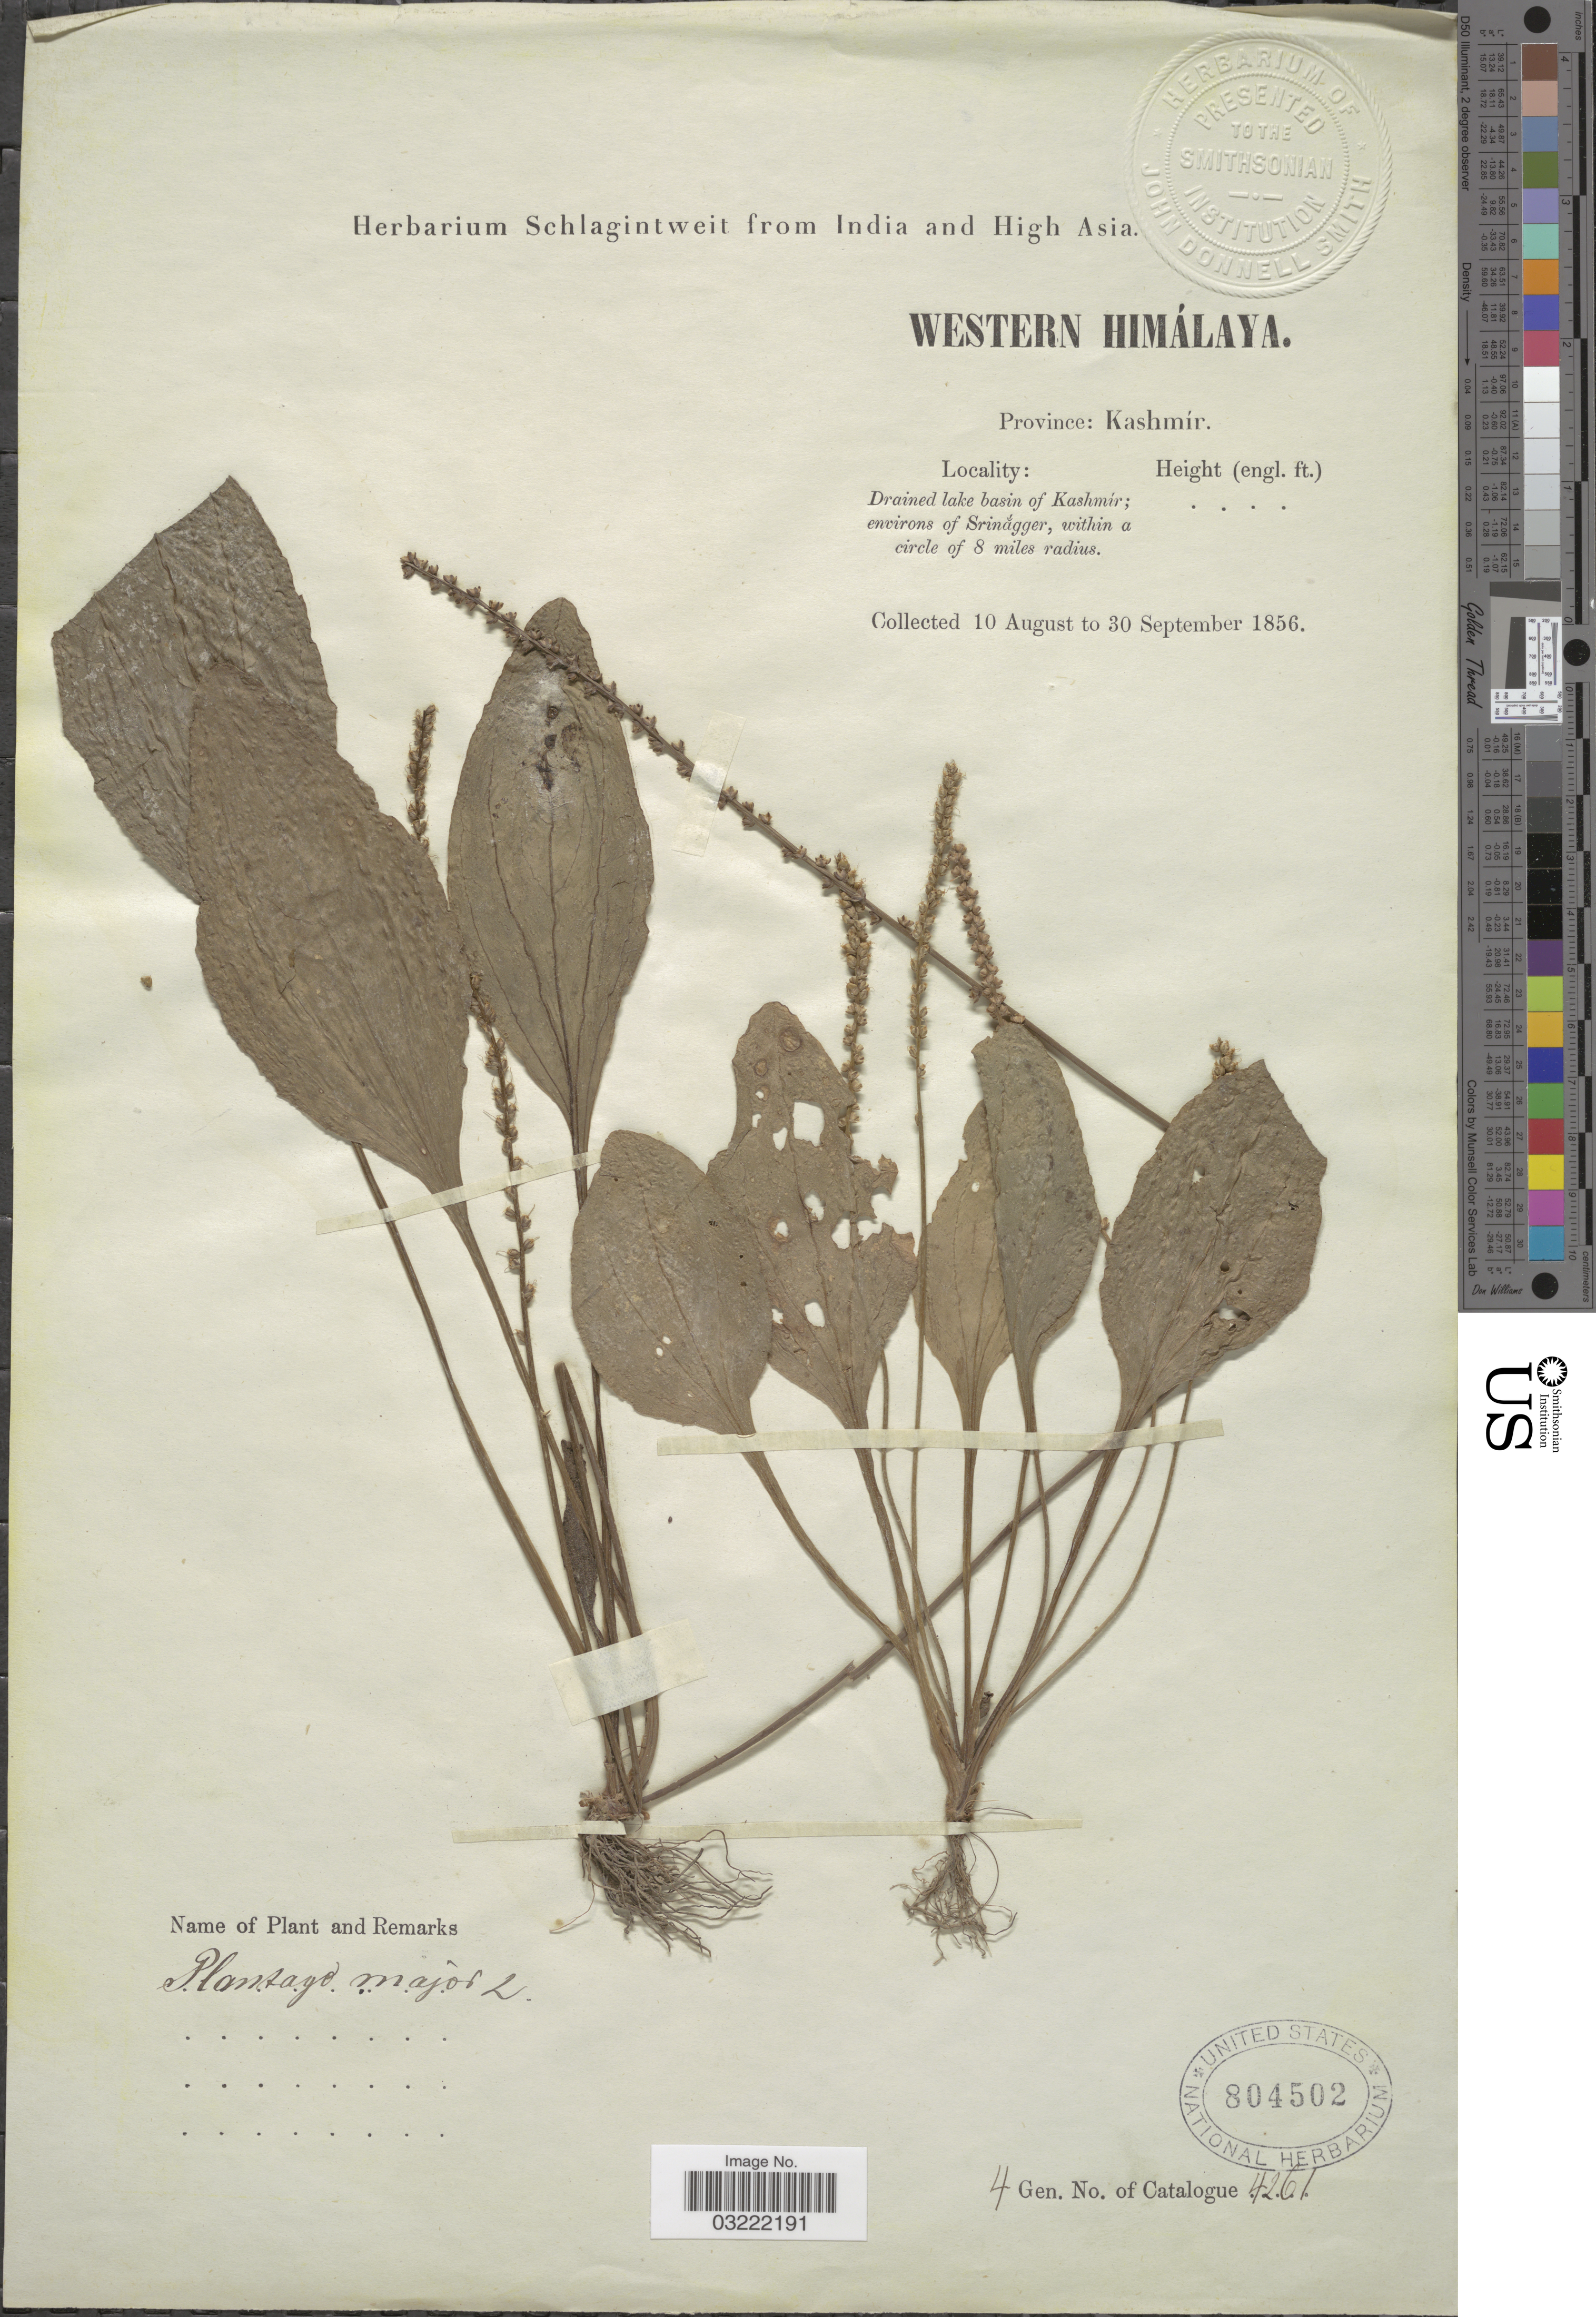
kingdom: Plantae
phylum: Tracheophyta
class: Magnoliopsida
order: Lamiales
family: Plantaginaceae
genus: Plantago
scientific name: Plantago major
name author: L.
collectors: ex herb. Schlagintweit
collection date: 1856-08-10/1856-09-30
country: India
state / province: Jammu and Kashmir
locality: Western Himálaya. Province: Kashmír. Drained lake basin of Kashmír; environs of Srinágger, within a circle of 8 miles radius.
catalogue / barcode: US 804502